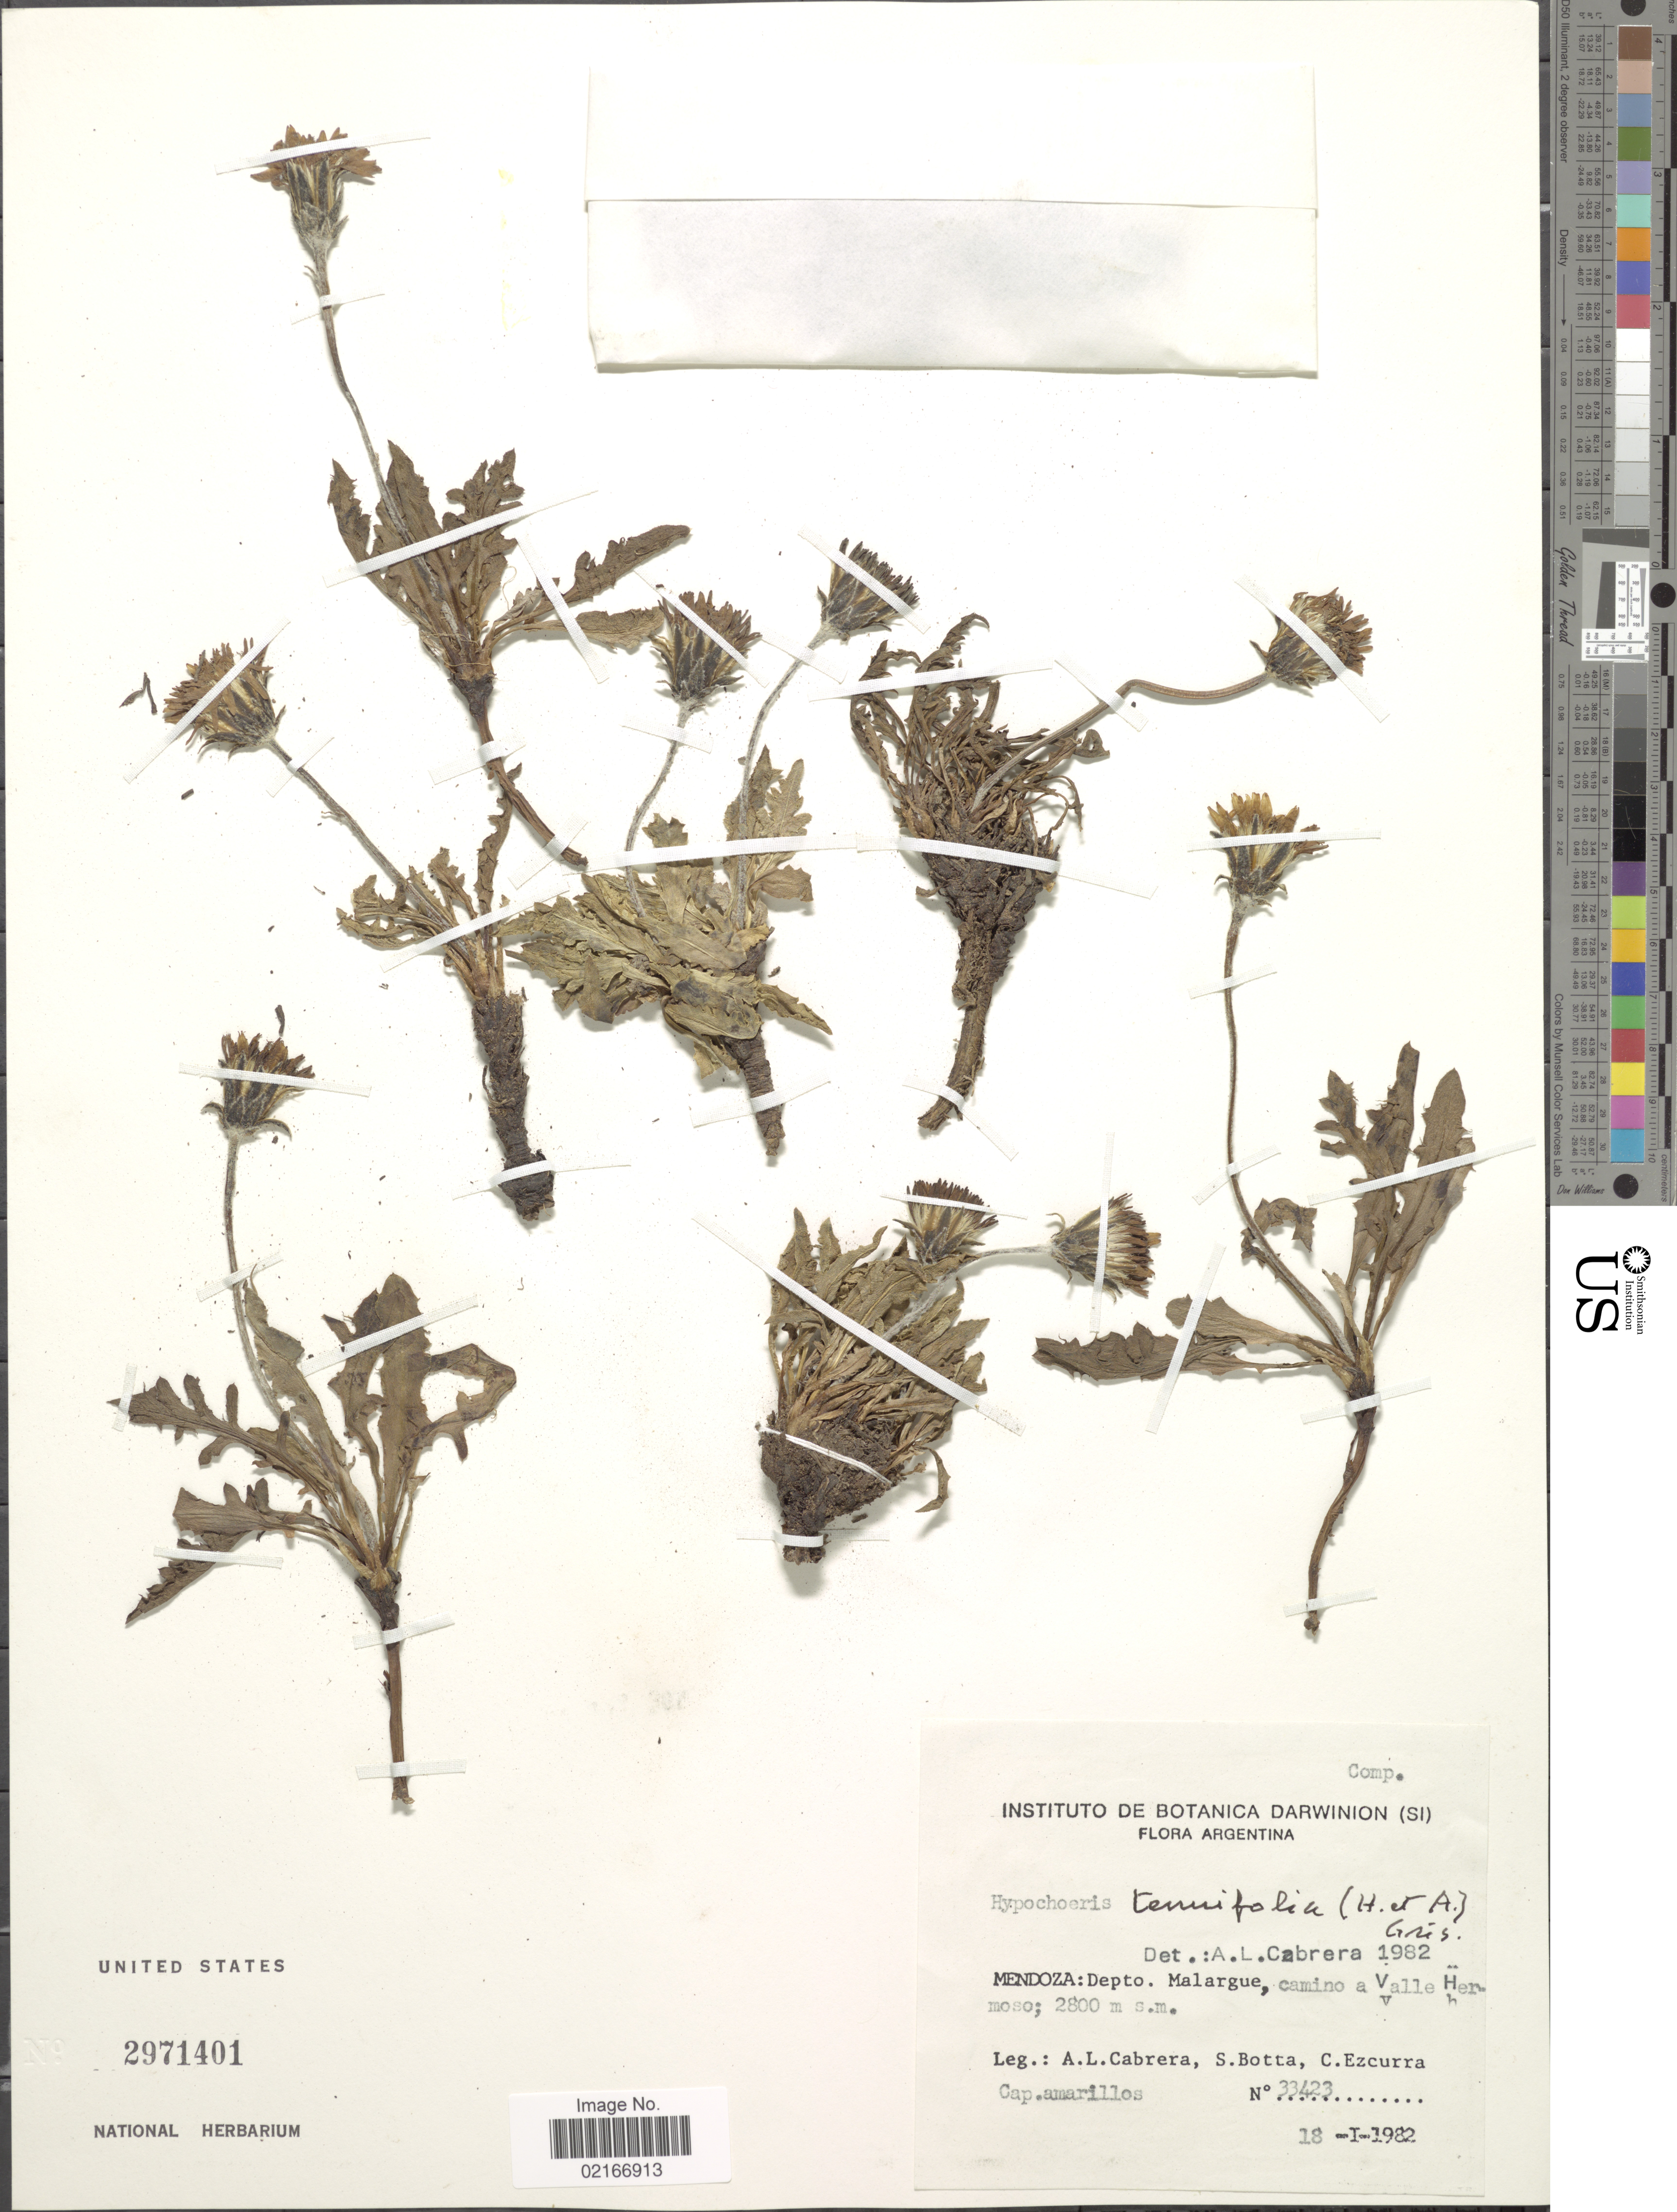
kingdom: Plantae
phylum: Tracheophyta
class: Magnoliopsida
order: Asterales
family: Asteraceae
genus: Hypochaeris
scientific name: Hypochaeris tenuiflora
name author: (Boiss.) Boiss.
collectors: A. L. Cabrera, S. Botta & E. Ezcurra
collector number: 33423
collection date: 1982-01-18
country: Argentina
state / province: Mendoza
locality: Depto. Malargue, camino a Valle Hermoso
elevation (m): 2800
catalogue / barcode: US 2971401